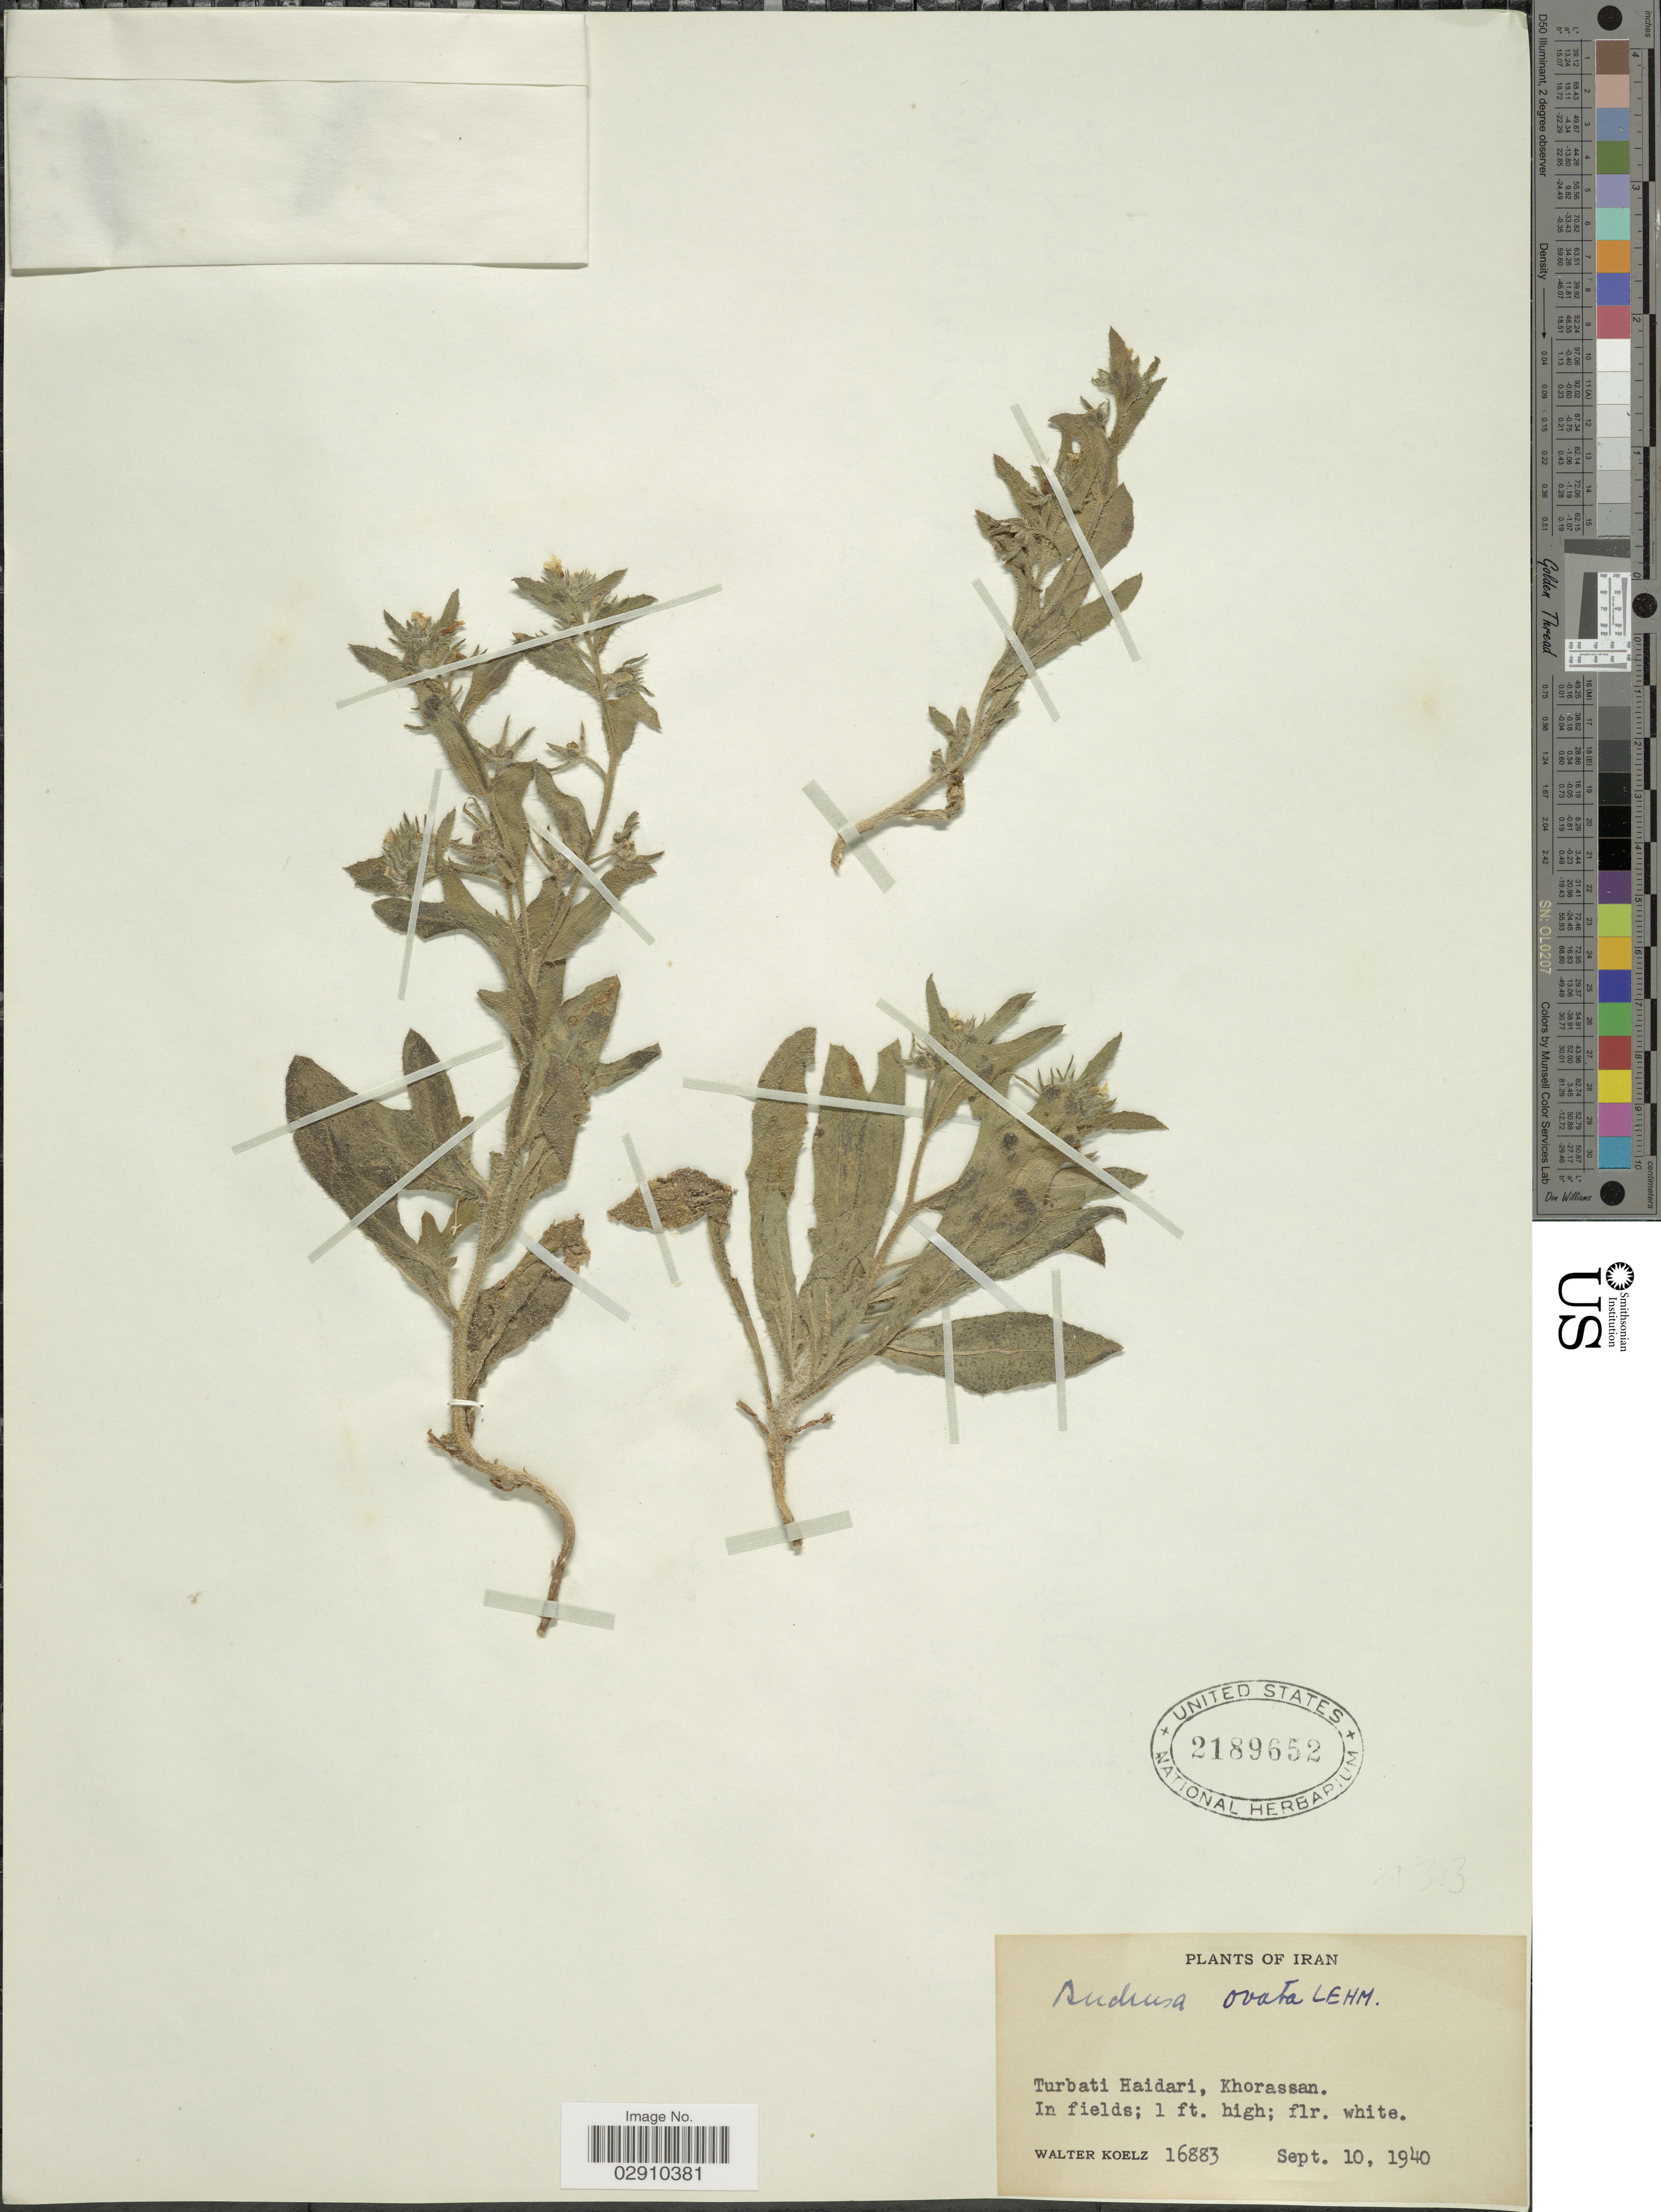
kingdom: Plantae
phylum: Tracheophyta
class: Magnoliopsida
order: Boraginales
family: Boraginaceae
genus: Anchusa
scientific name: Anchusa ovata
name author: Lehm.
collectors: W. N. Koelz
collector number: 16883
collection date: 1940-09-10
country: Iran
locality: Turbati Haidari, Khorassan. In fields.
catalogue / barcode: US 2189652